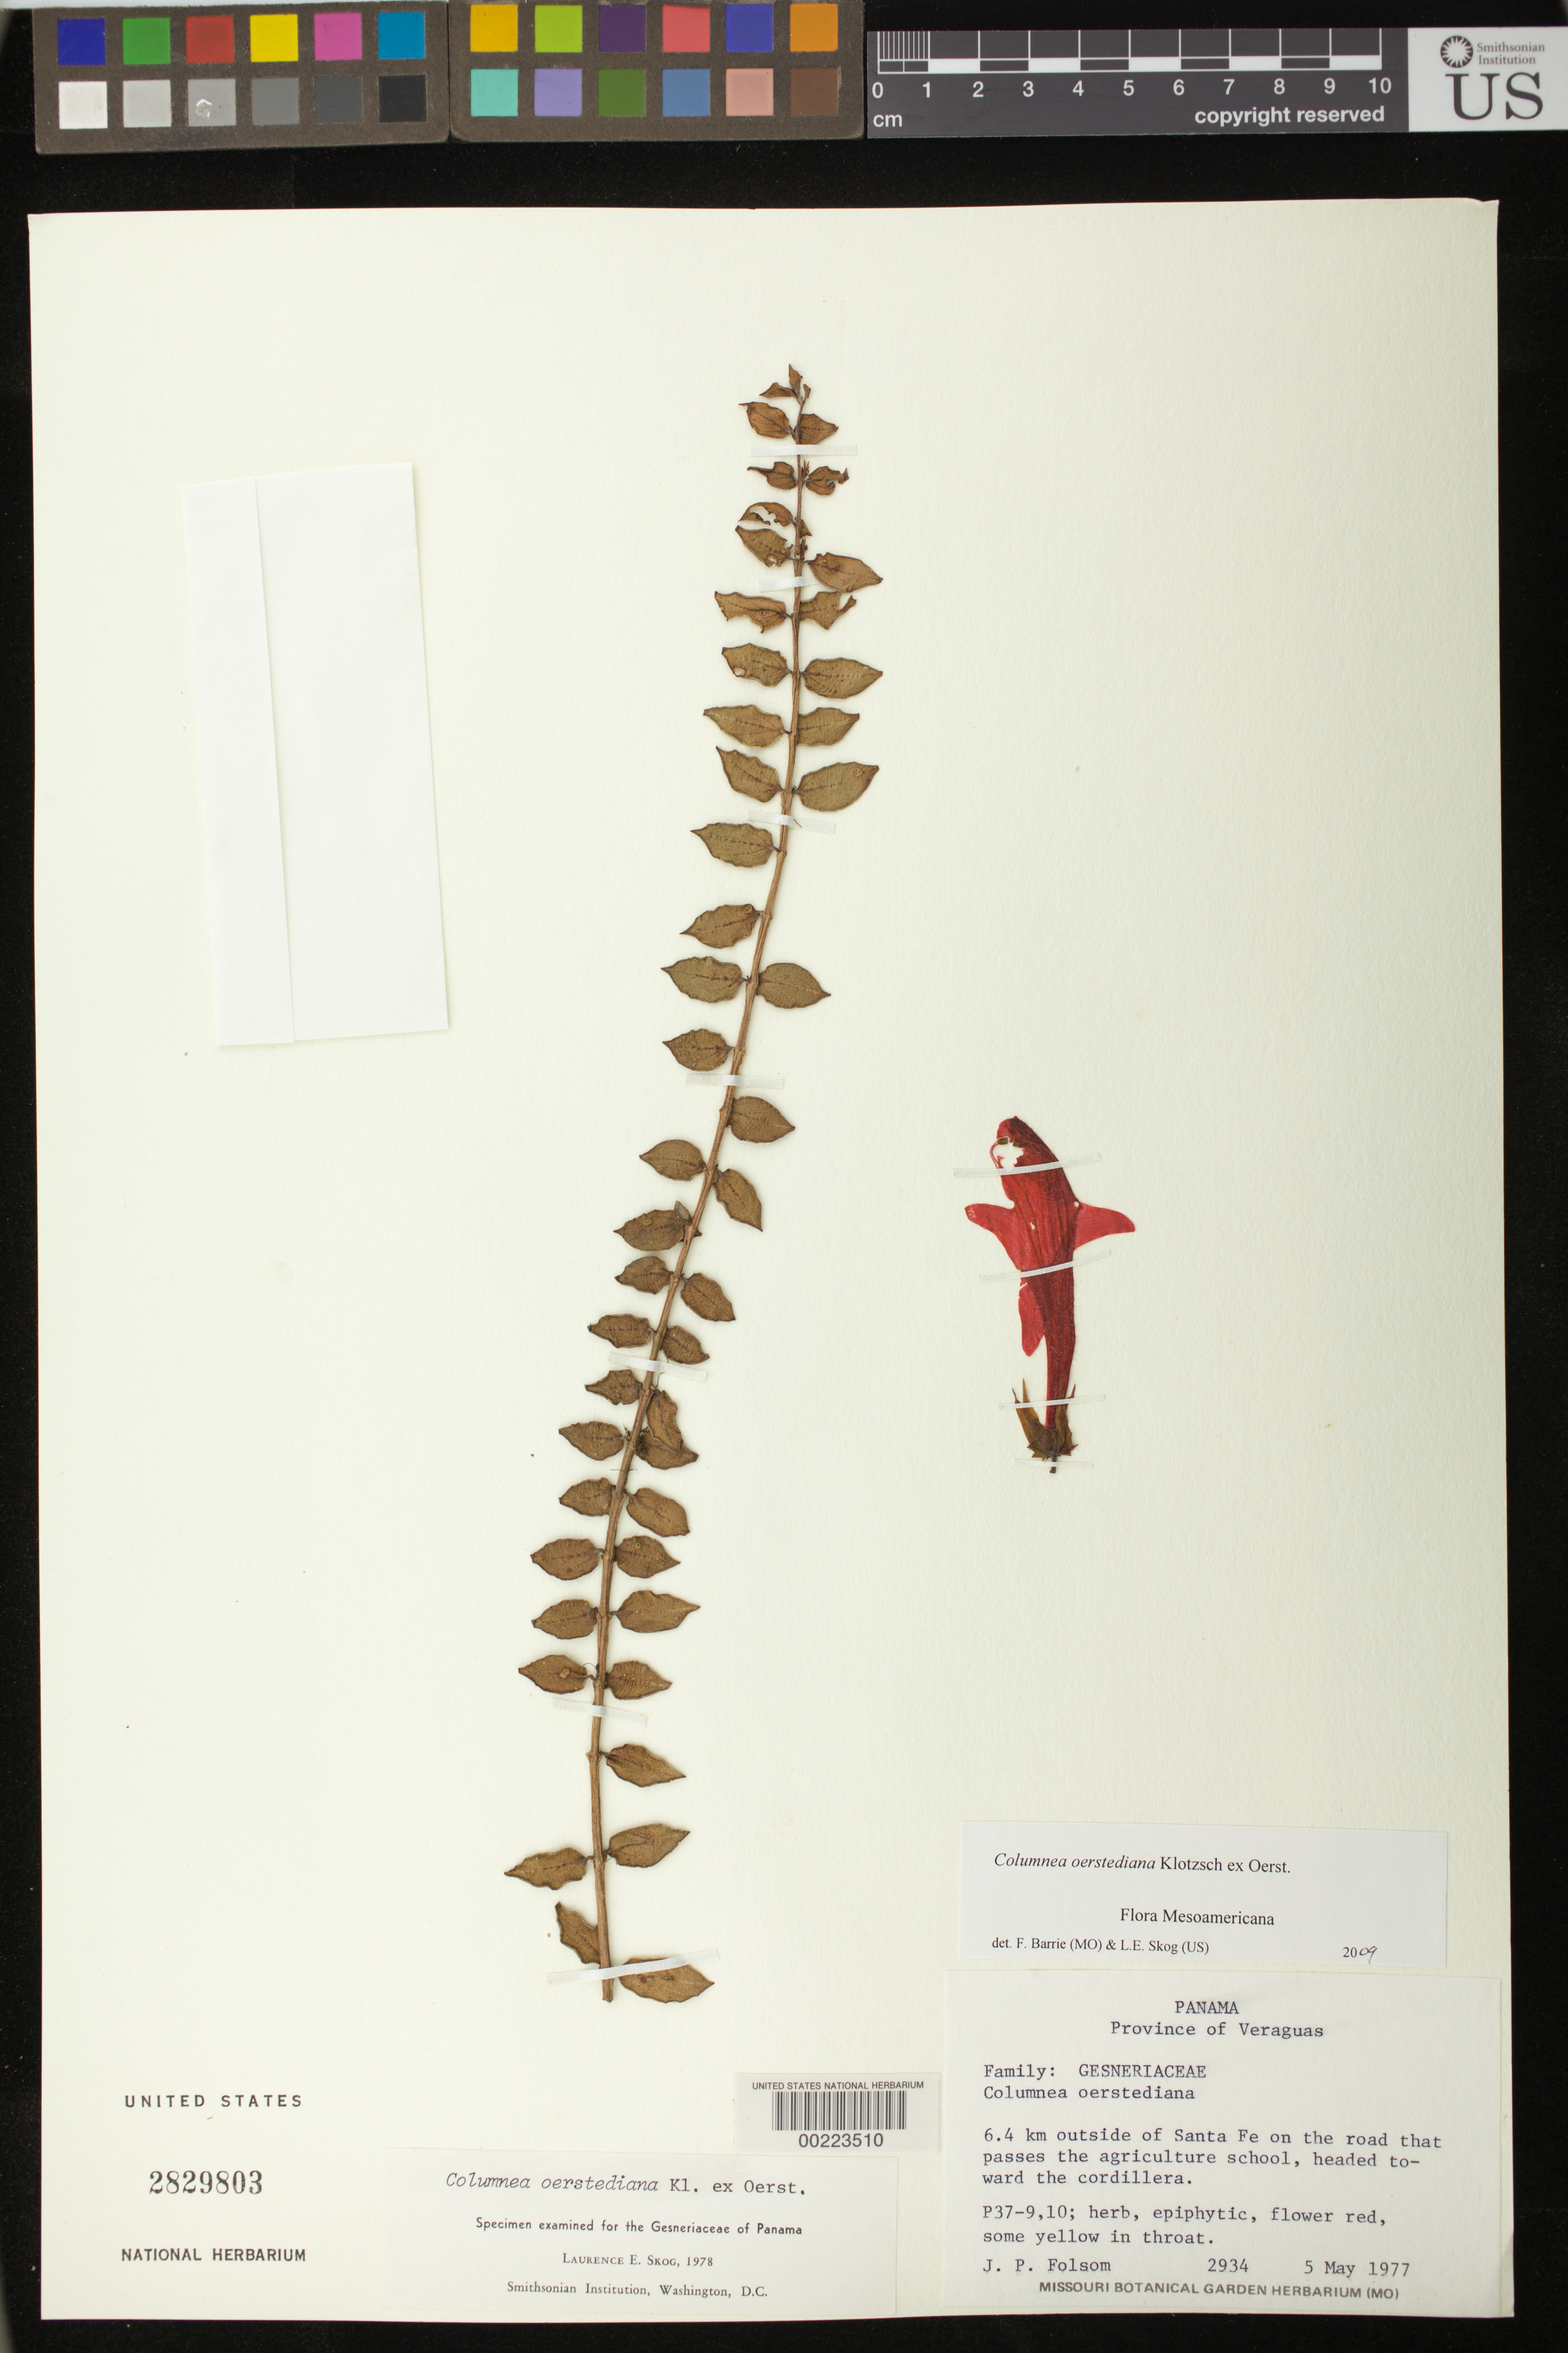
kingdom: Plantae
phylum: Tracheophyta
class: Magnoliopsida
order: Lamiales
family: Gesneriaceae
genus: Columnea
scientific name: Columnea oerstediana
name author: Klotzsch ex Oerst.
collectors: J. P. Folsom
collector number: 2934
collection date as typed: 05 May 1977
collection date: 1977-05-05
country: Panama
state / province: Veraguas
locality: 6.4 km outside of Santa Fe on the road that passes the Agriculture School, headed toward the cordillera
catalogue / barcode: US 2829803